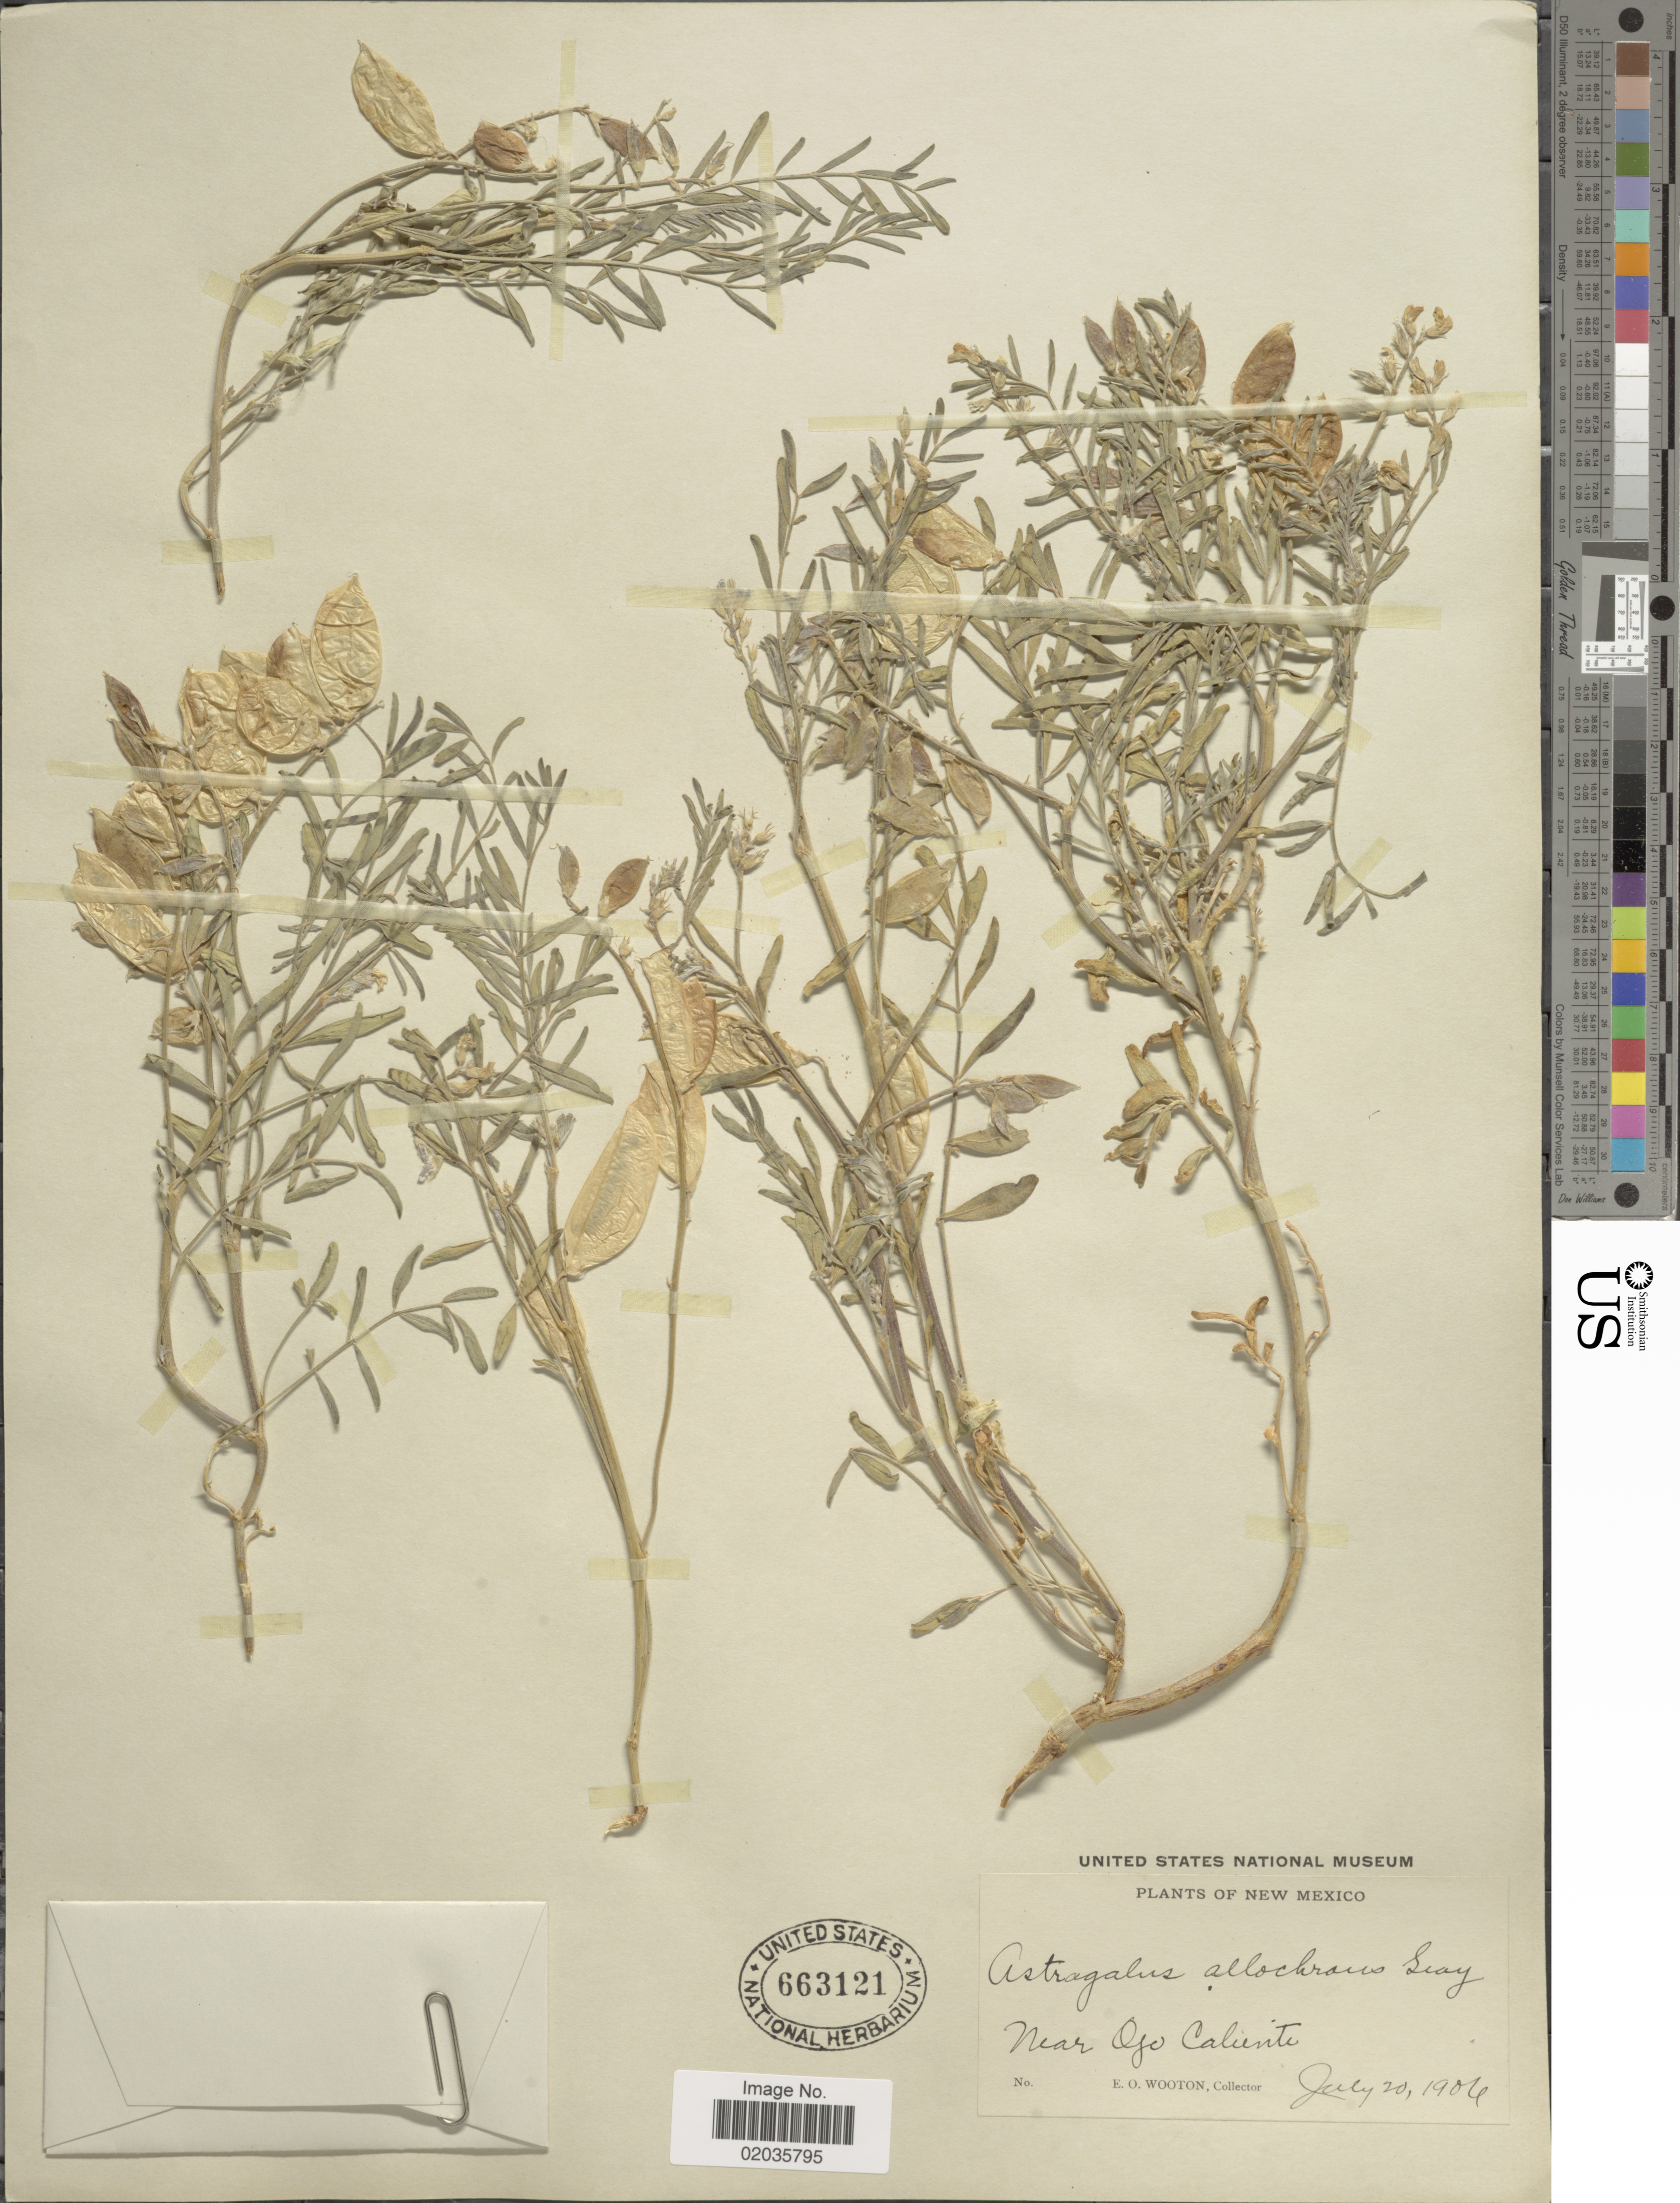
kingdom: Plantae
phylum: Tracheophyta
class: Magnoliopsida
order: Fabales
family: Fabaceae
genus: Astragalus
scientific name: Astragalus wootonii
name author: E. Sheld.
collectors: E. O. Wooton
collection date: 1906-07-20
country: United States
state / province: New Mexico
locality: Near Ojo Caliente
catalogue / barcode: US 663121